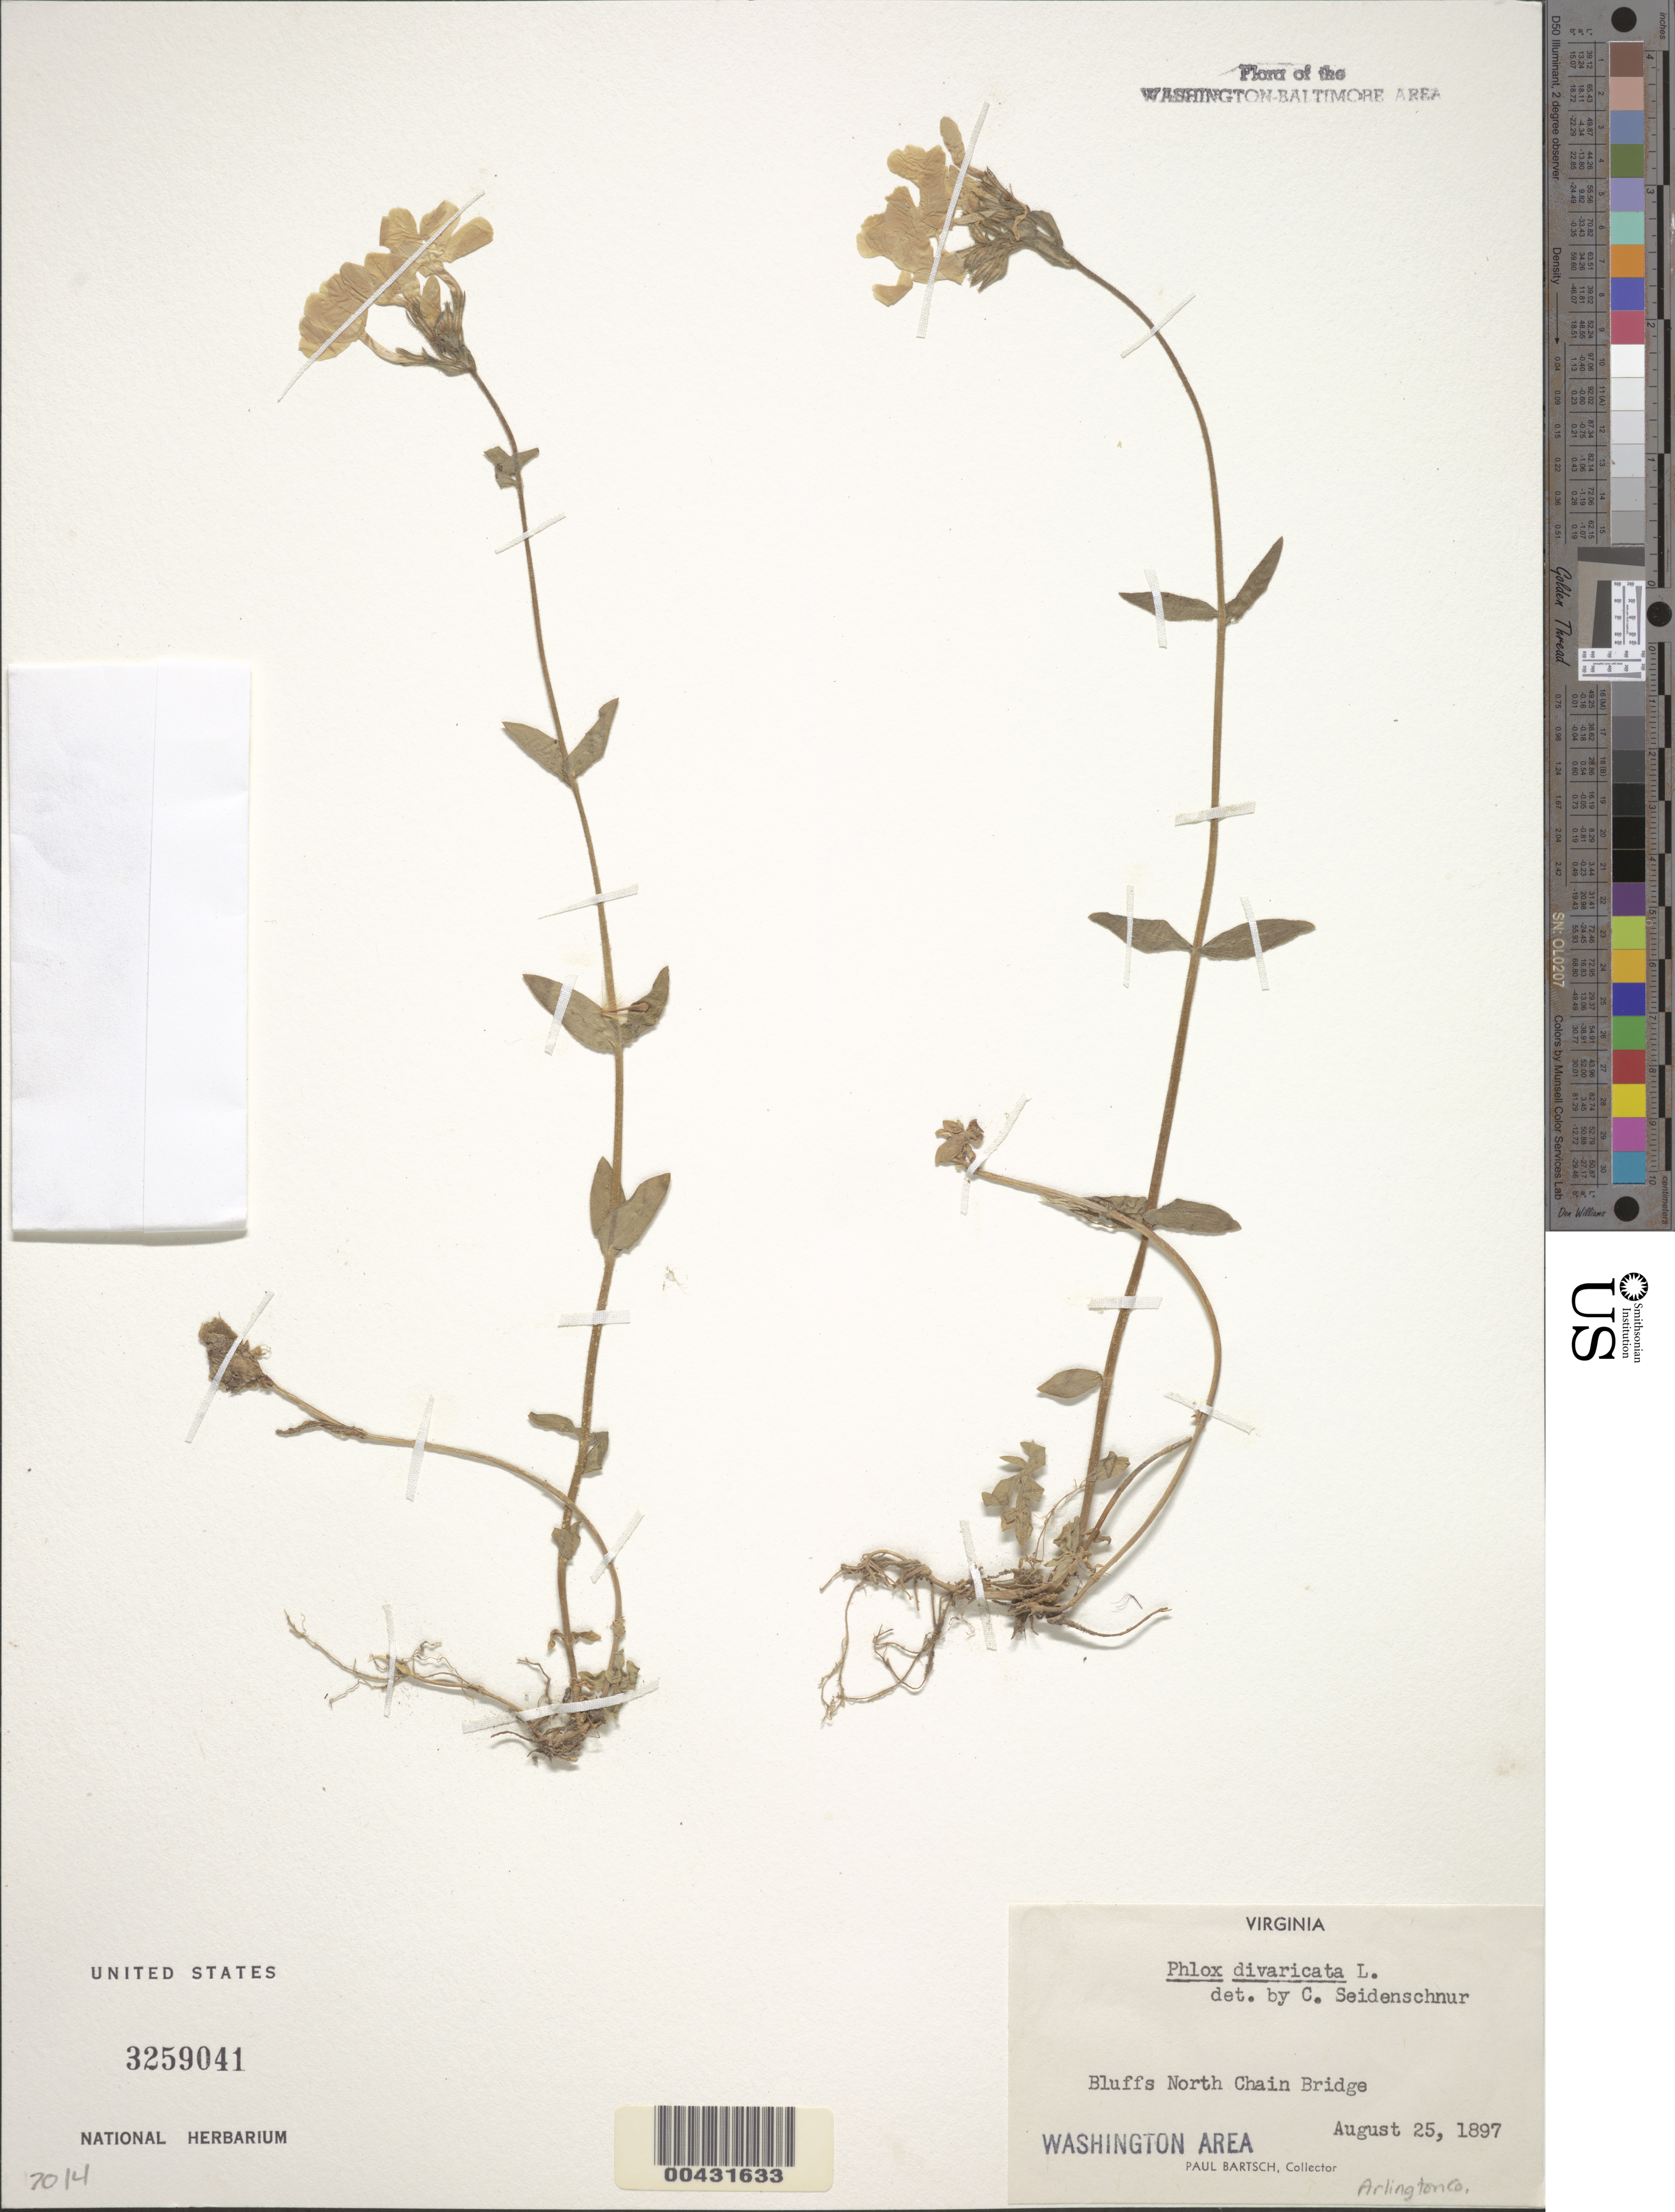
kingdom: Plantae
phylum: Tracheophyta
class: Magnoliopsida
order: Ericales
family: Polemoniaceae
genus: Phlox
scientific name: Phlox divaricata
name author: L.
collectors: P. Bartsch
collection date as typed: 20 Aug 1910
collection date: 1910-08-20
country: United States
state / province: Virginia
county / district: Arlington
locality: N of Chain Bridge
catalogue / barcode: US 3259041